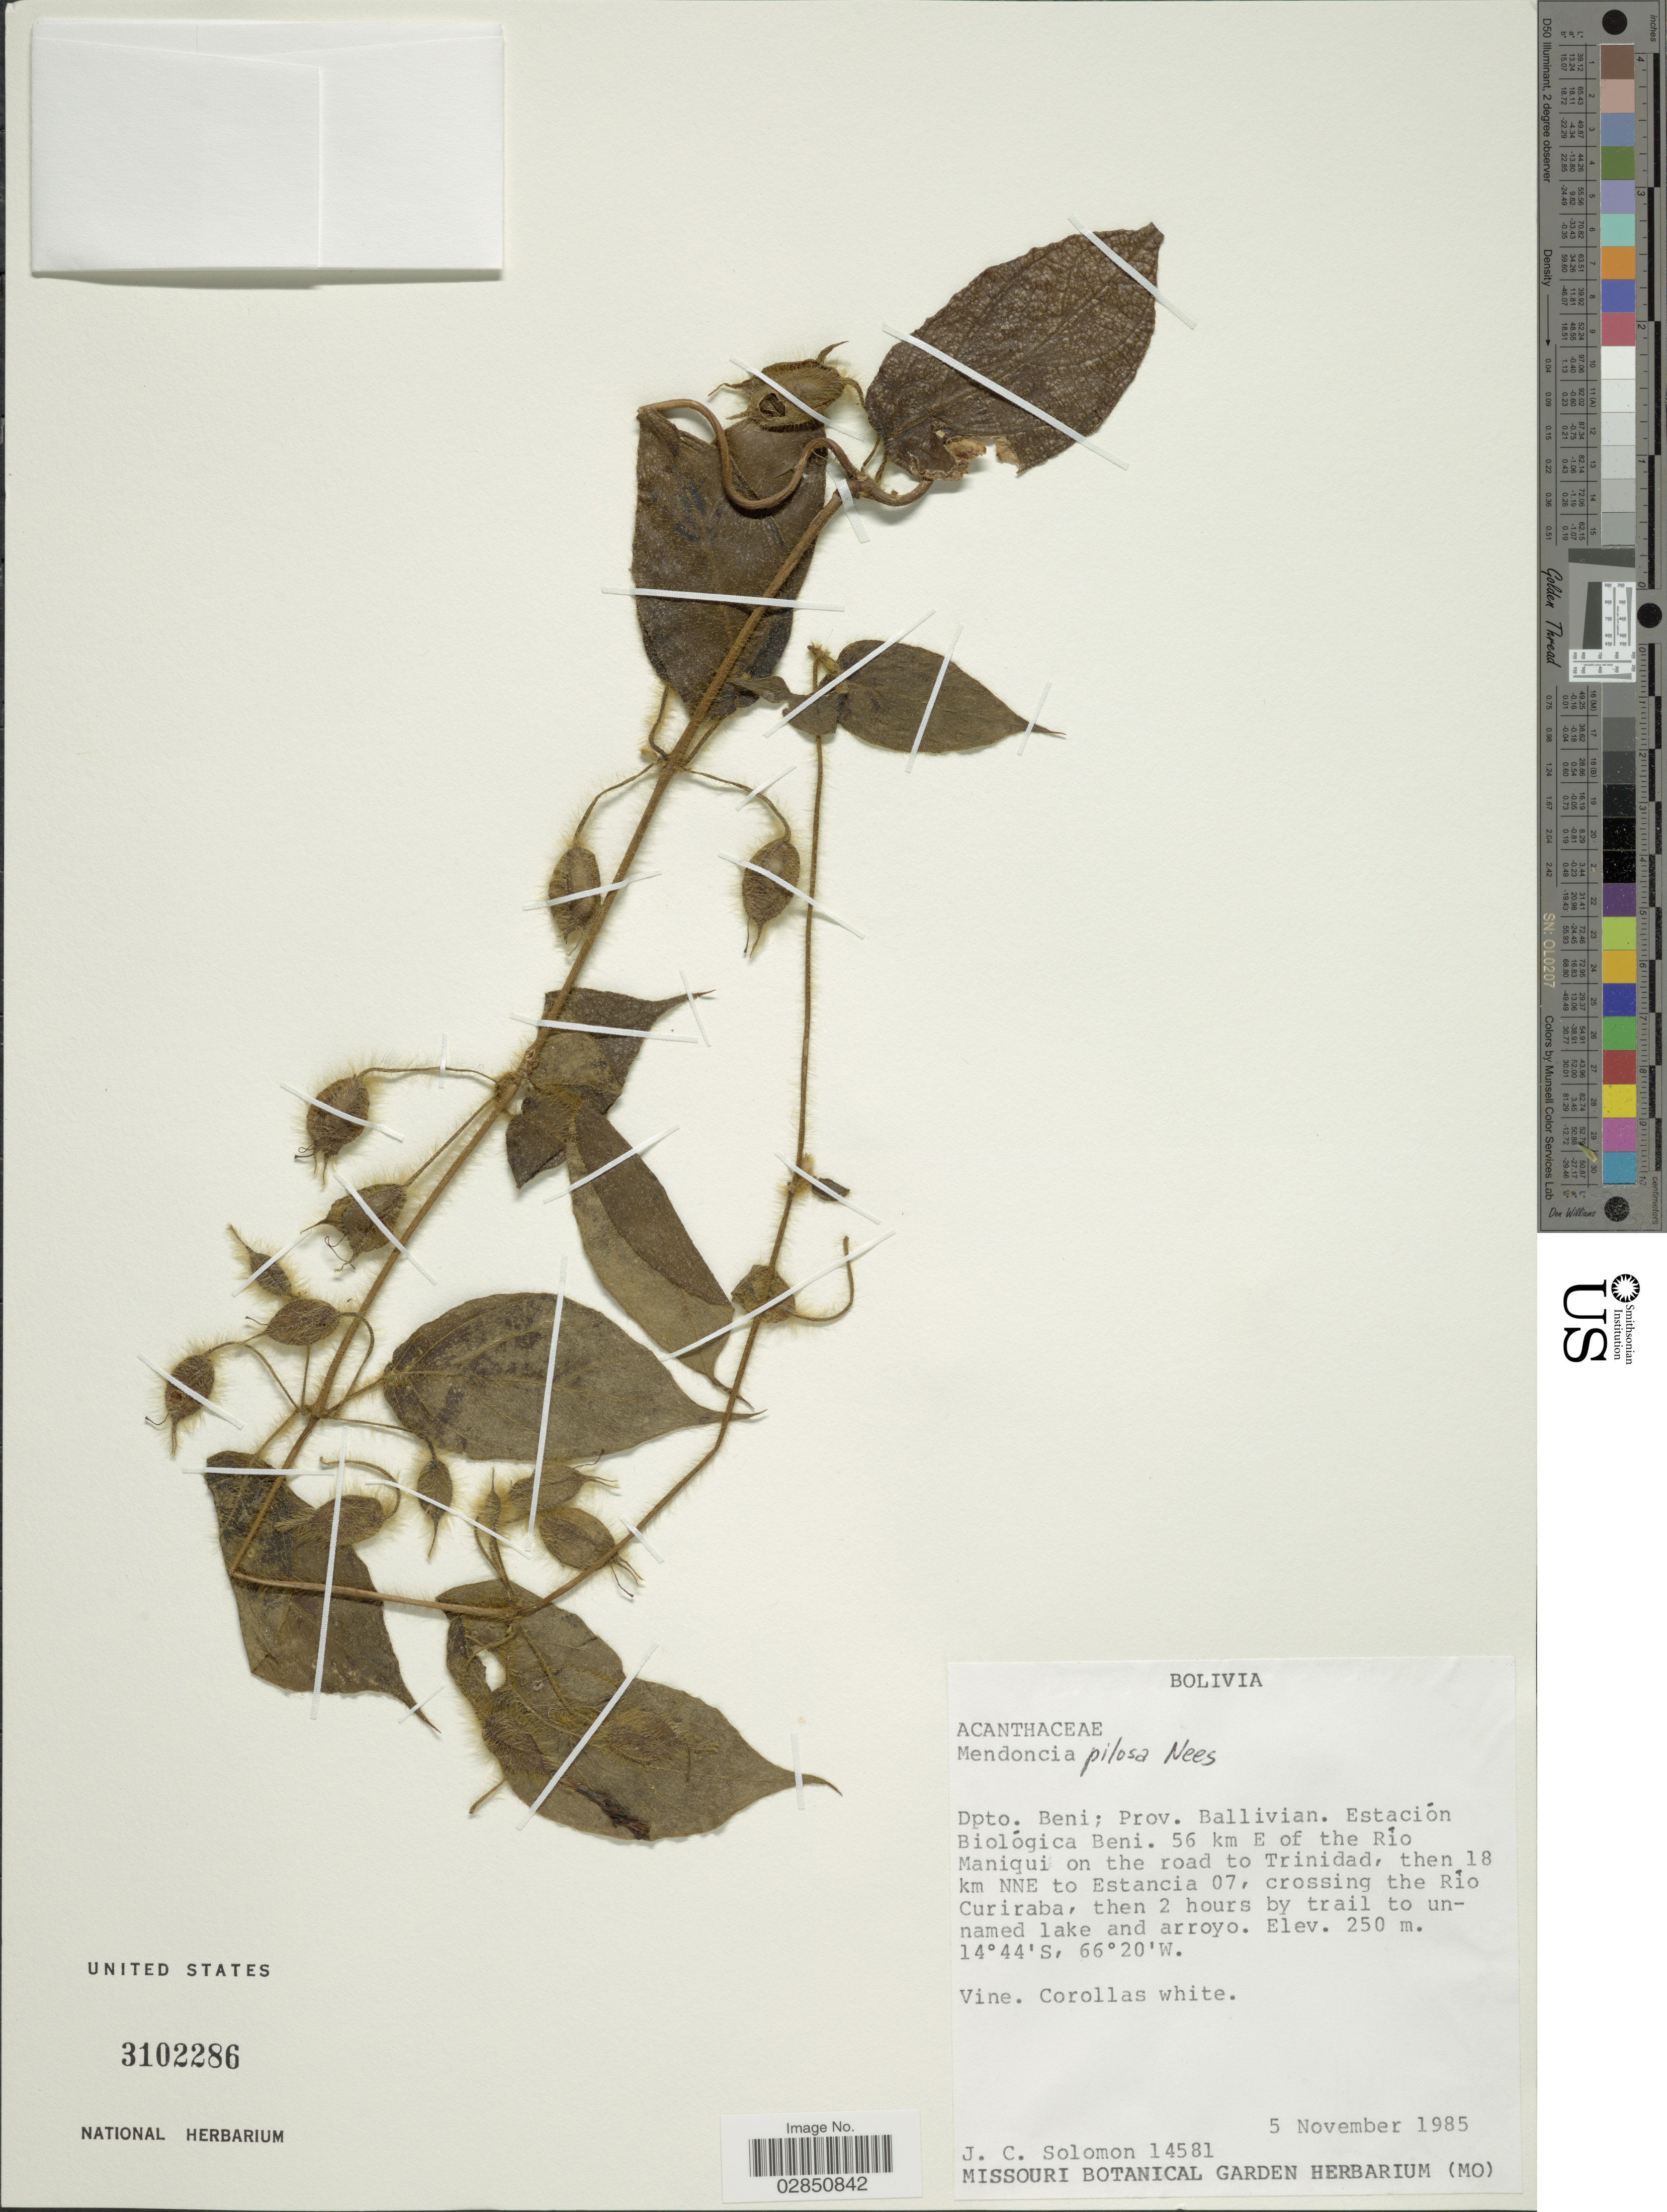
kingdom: Plantae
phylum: Tracheophyta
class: Magnoliopsida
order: Lamiales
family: Acanthaceae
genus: Mendoncia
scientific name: Mendoncia bivalvis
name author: (L. f.) Merr.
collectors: J. C. Solomon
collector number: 14581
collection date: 1985-11-05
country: Bolivia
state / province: Beni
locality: Dpto. Beni; Prov. Ballivian. Estación Biológica Beni. 56 km E of the Río Maniqui on the road to Trinidad, then 18 km NNE to Estancia 07, crossing the Río Curiraba, then 2 hours by trail to unnamed lake and arroyo.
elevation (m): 250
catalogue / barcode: US 3102286